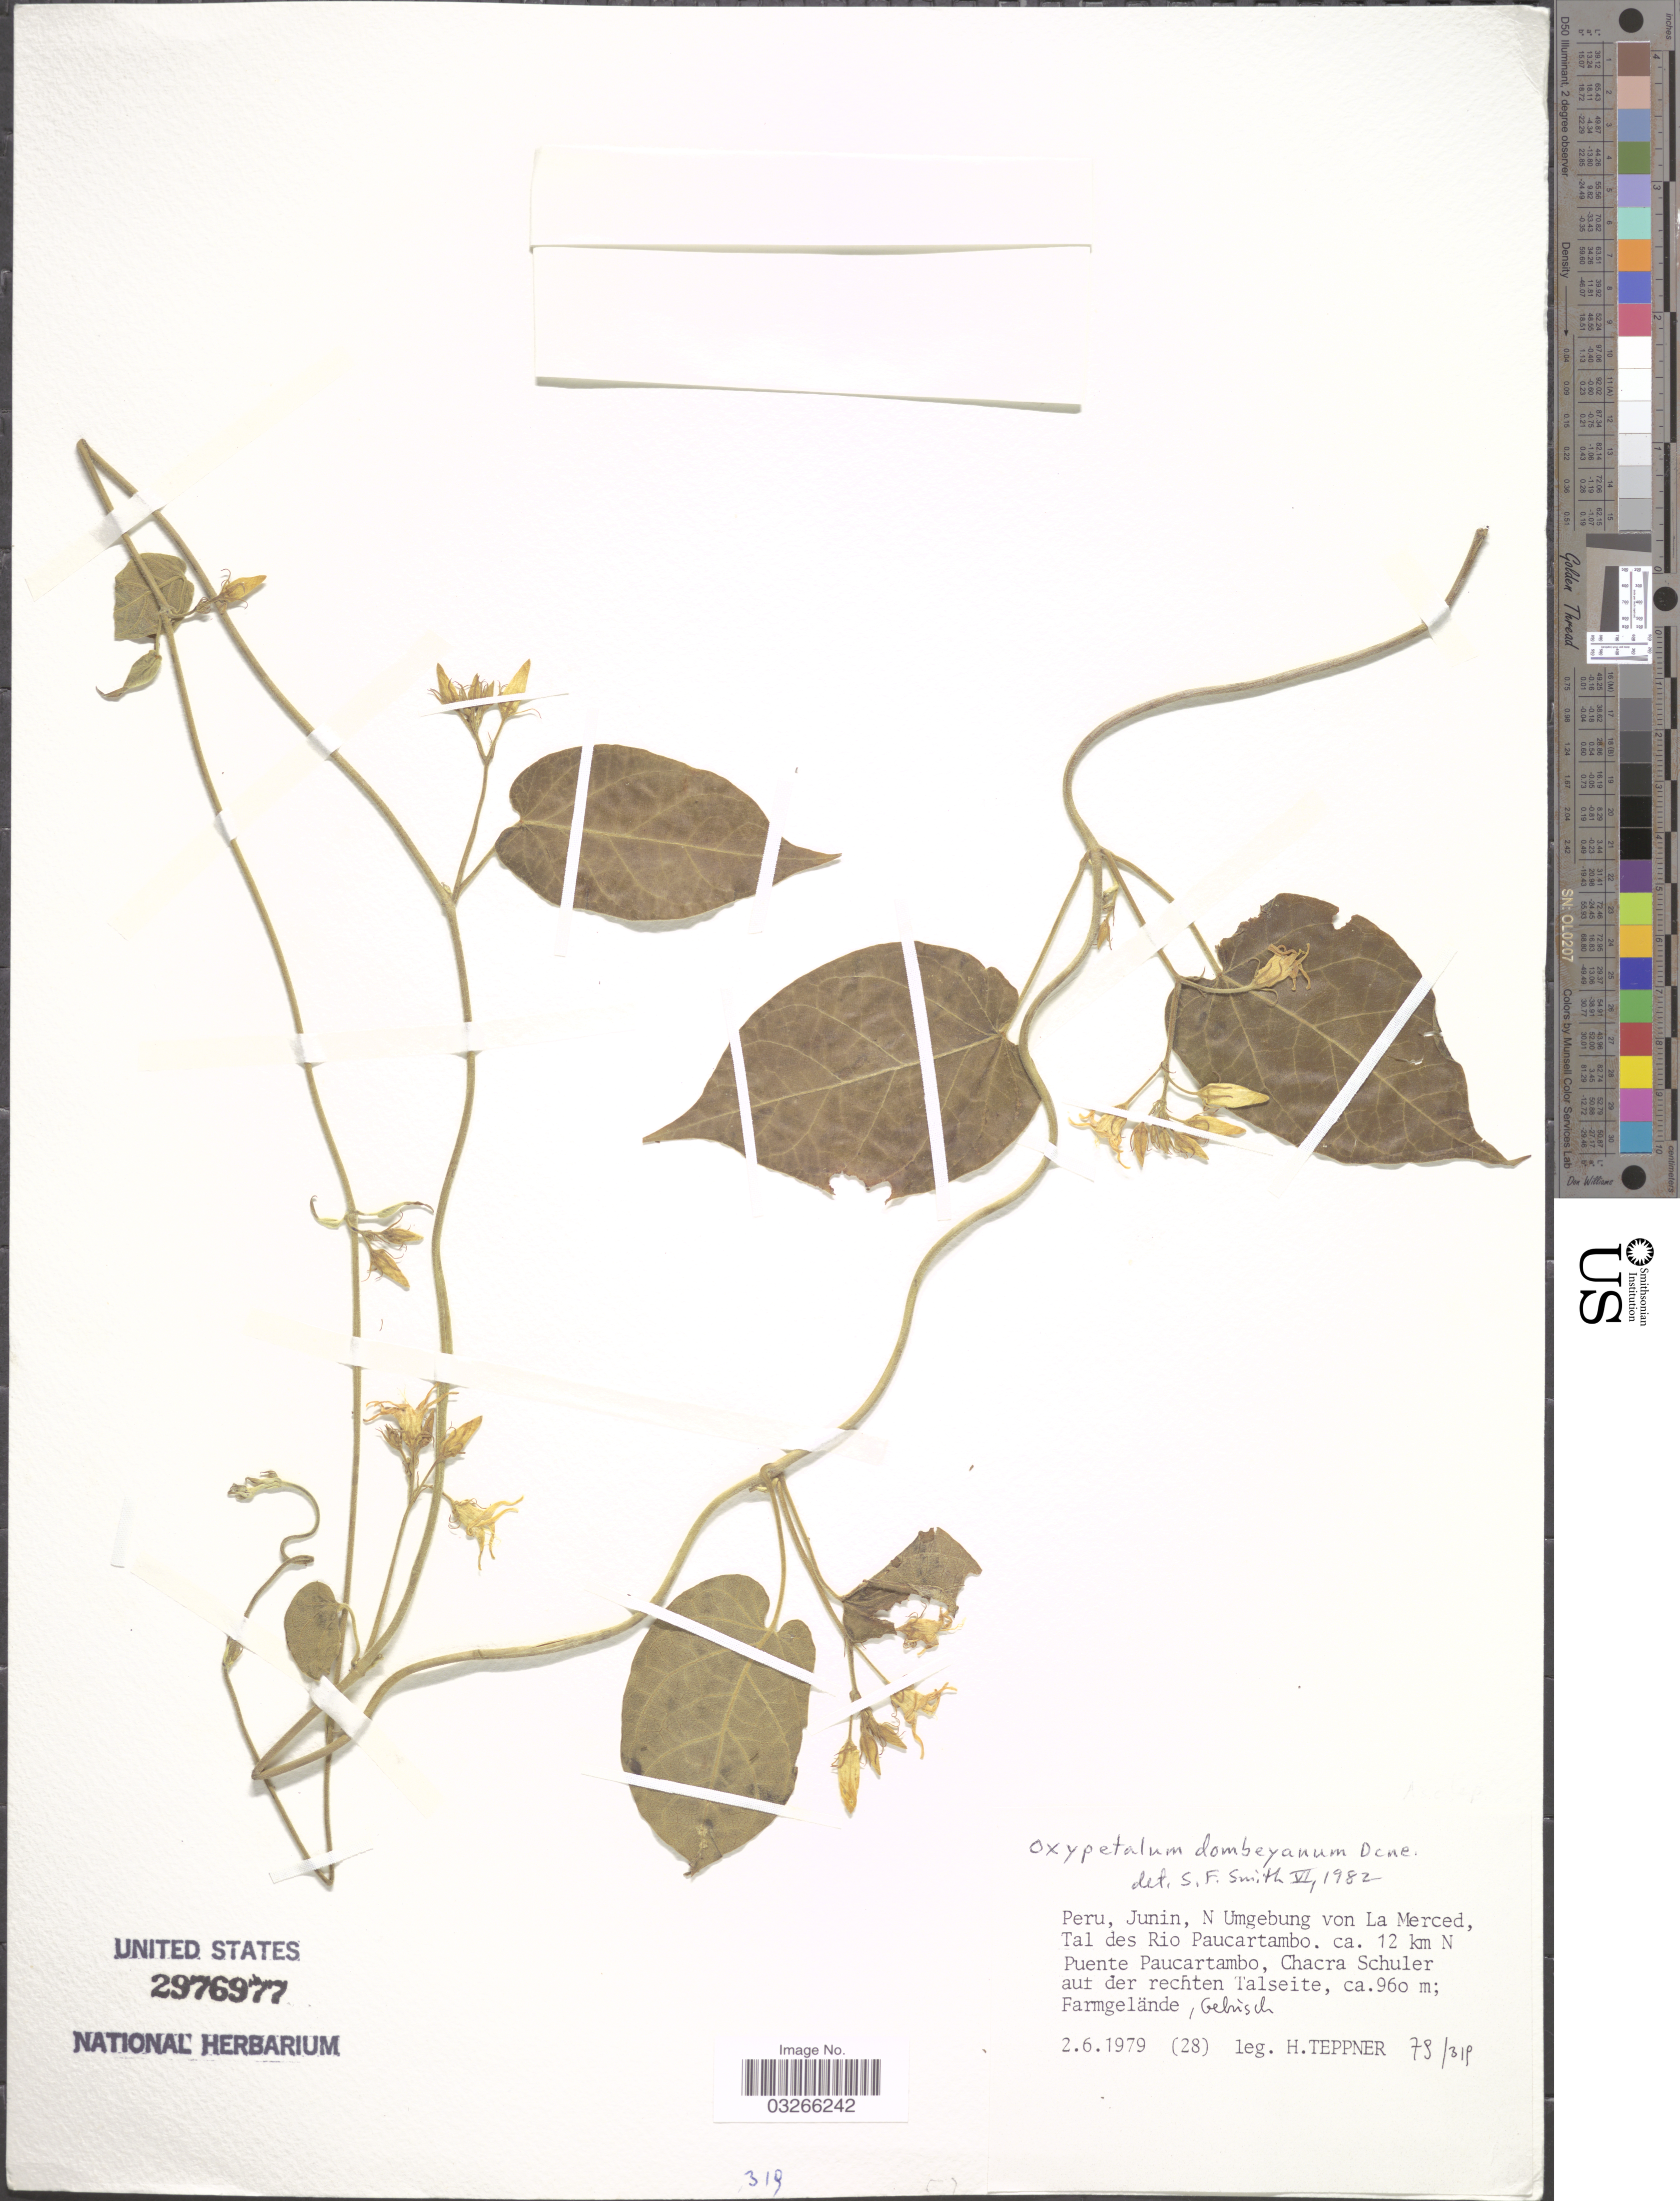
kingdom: Plantae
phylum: Tracheophyta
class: Magnoliopsida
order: Gentianales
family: Apocynaceae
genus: Oxypetalum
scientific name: Oxypetalum dombeyanum Decne.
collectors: H. Teppner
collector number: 79/319*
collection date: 1979-06-02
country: Peru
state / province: Junín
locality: N Umgebung von La Merced, Tal des Rio Paucartambo. ca. 12 km N Puente Paucartambo, Chacra Schuler auf der rechten Talseite.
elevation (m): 960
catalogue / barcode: US 2976977